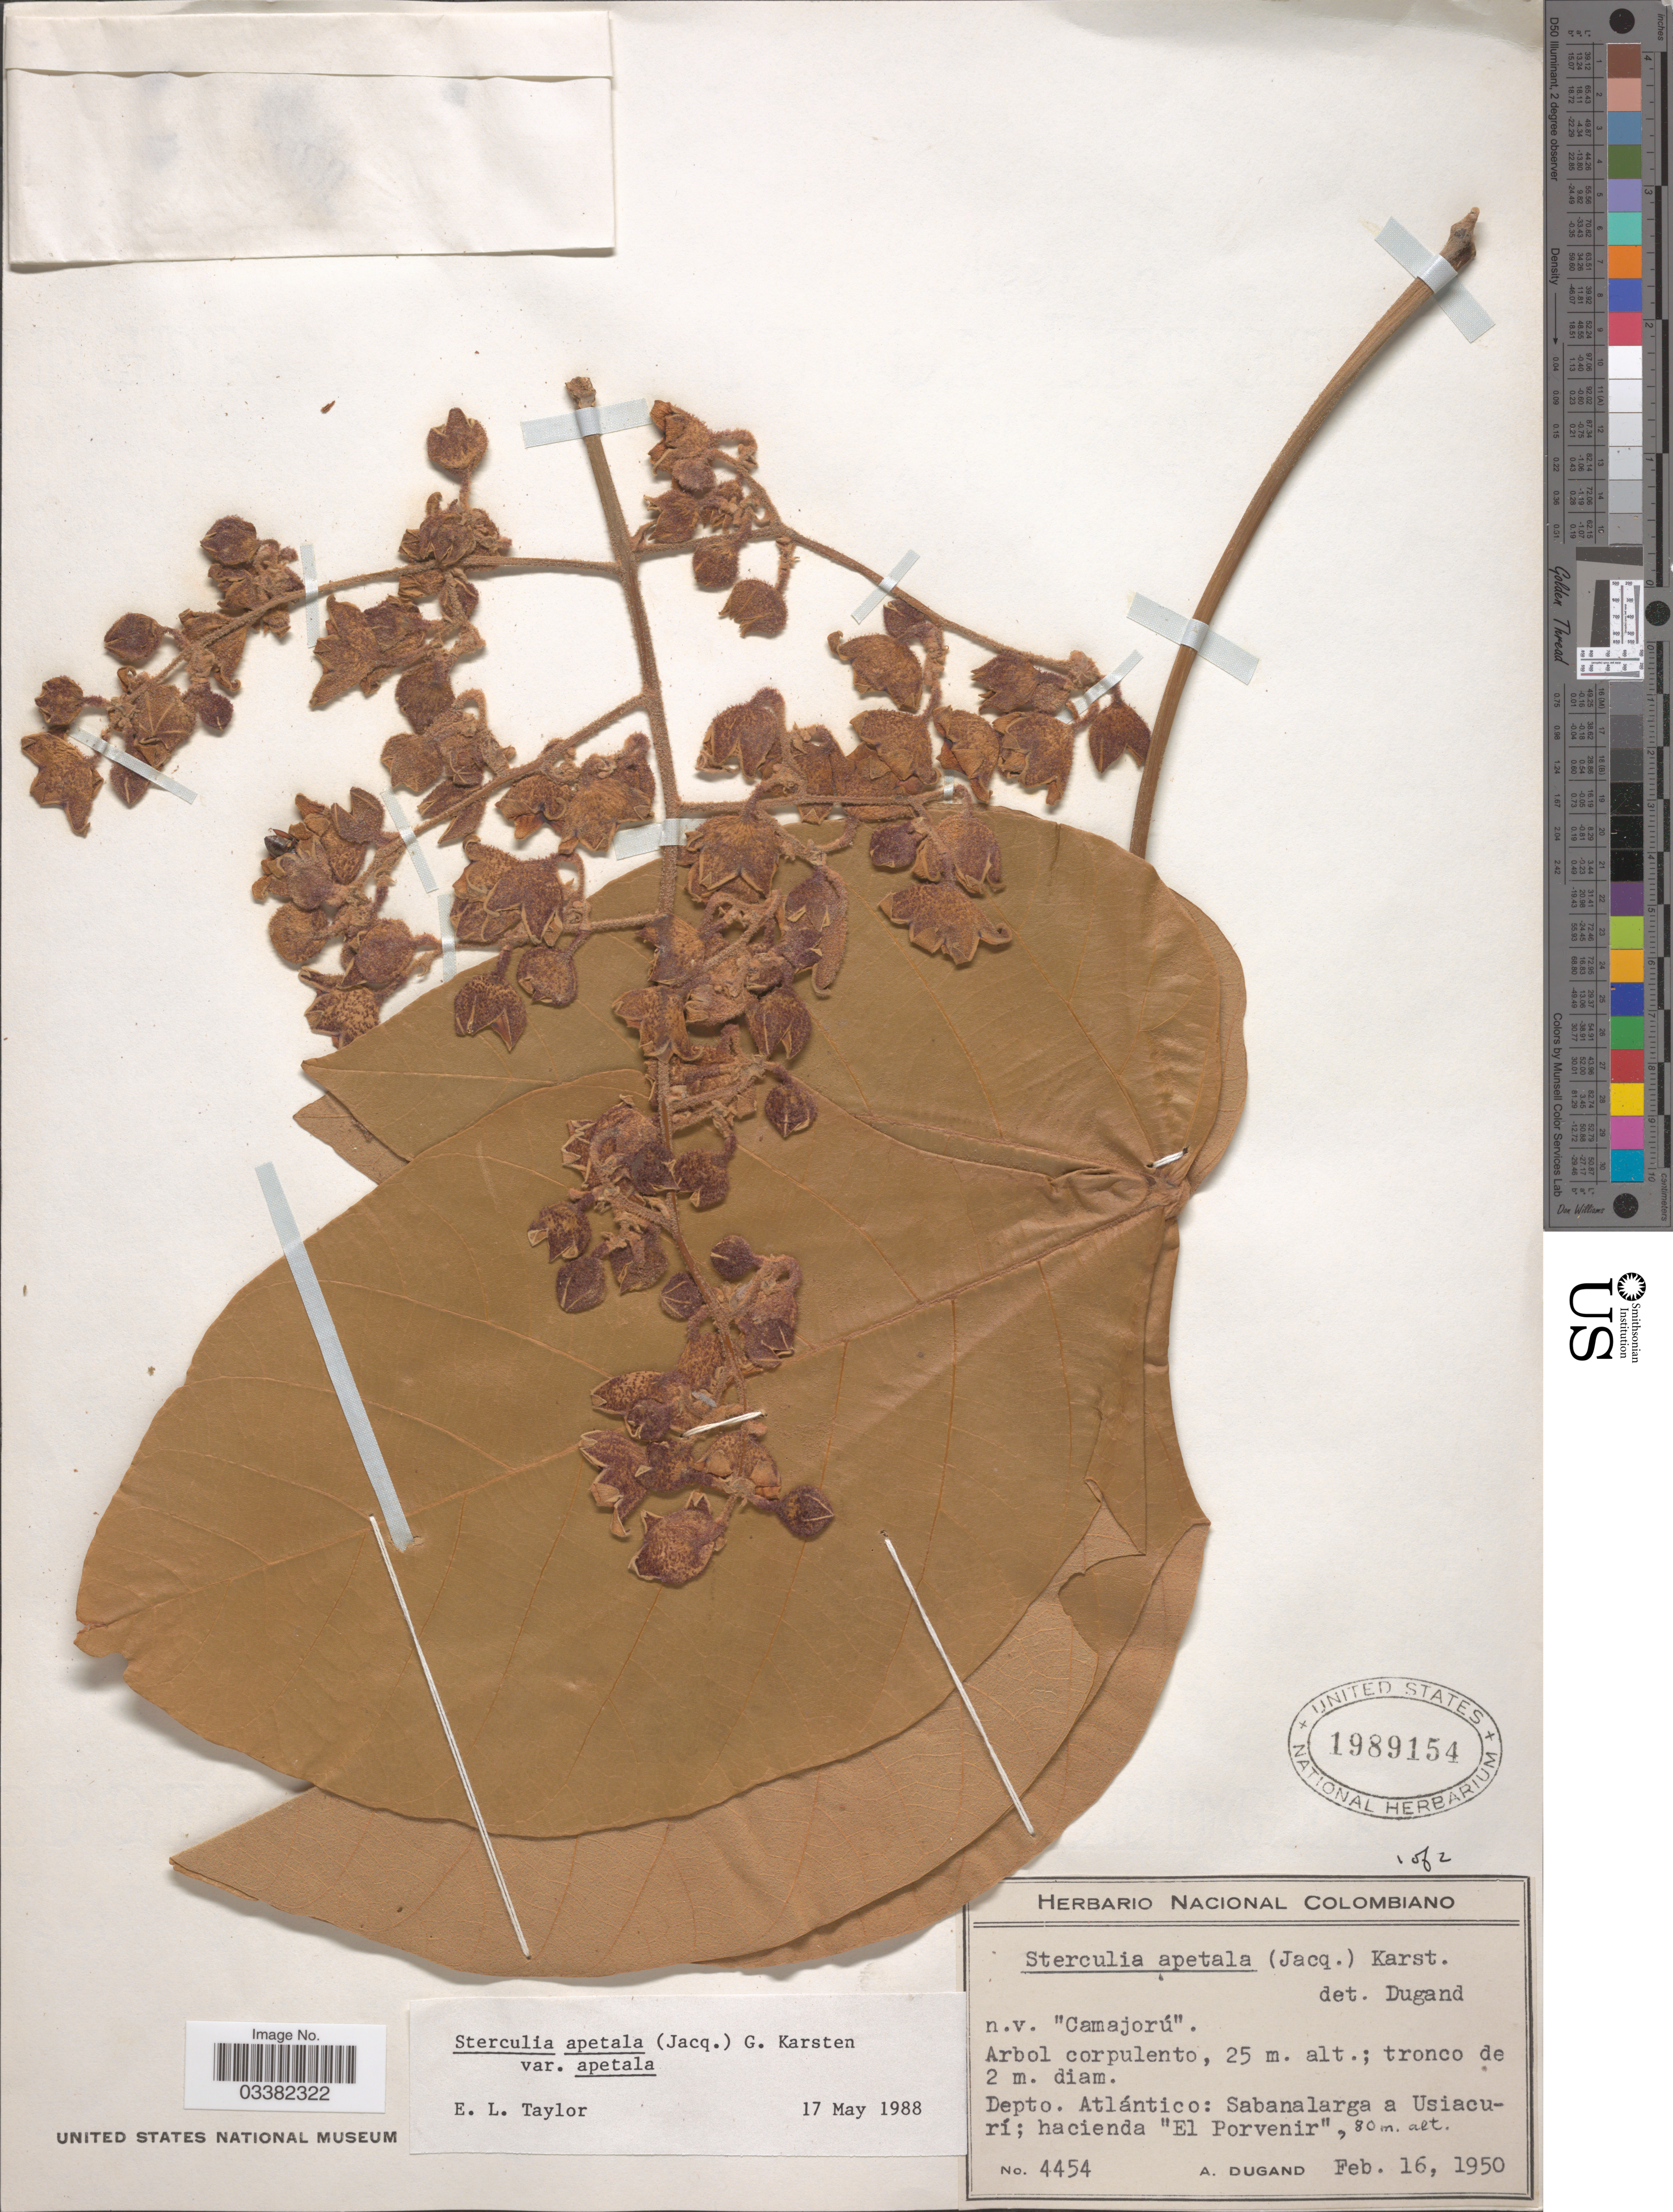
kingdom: Plantae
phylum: Tracheophyta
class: Magnoliopsida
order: Malvales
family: Malvaceae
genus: Sterculia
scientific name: Sterculia apetala var. apetala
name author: (Jacq.) H. Karst.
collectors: A. Dugand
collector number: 4454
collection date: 1950-02-16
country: Colombia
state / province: Atlántico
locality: Depto. Atlántico: Sabanalarga a Usiacurí; hacienda "El Porvenir".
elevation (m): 80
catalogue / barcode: US 1989154